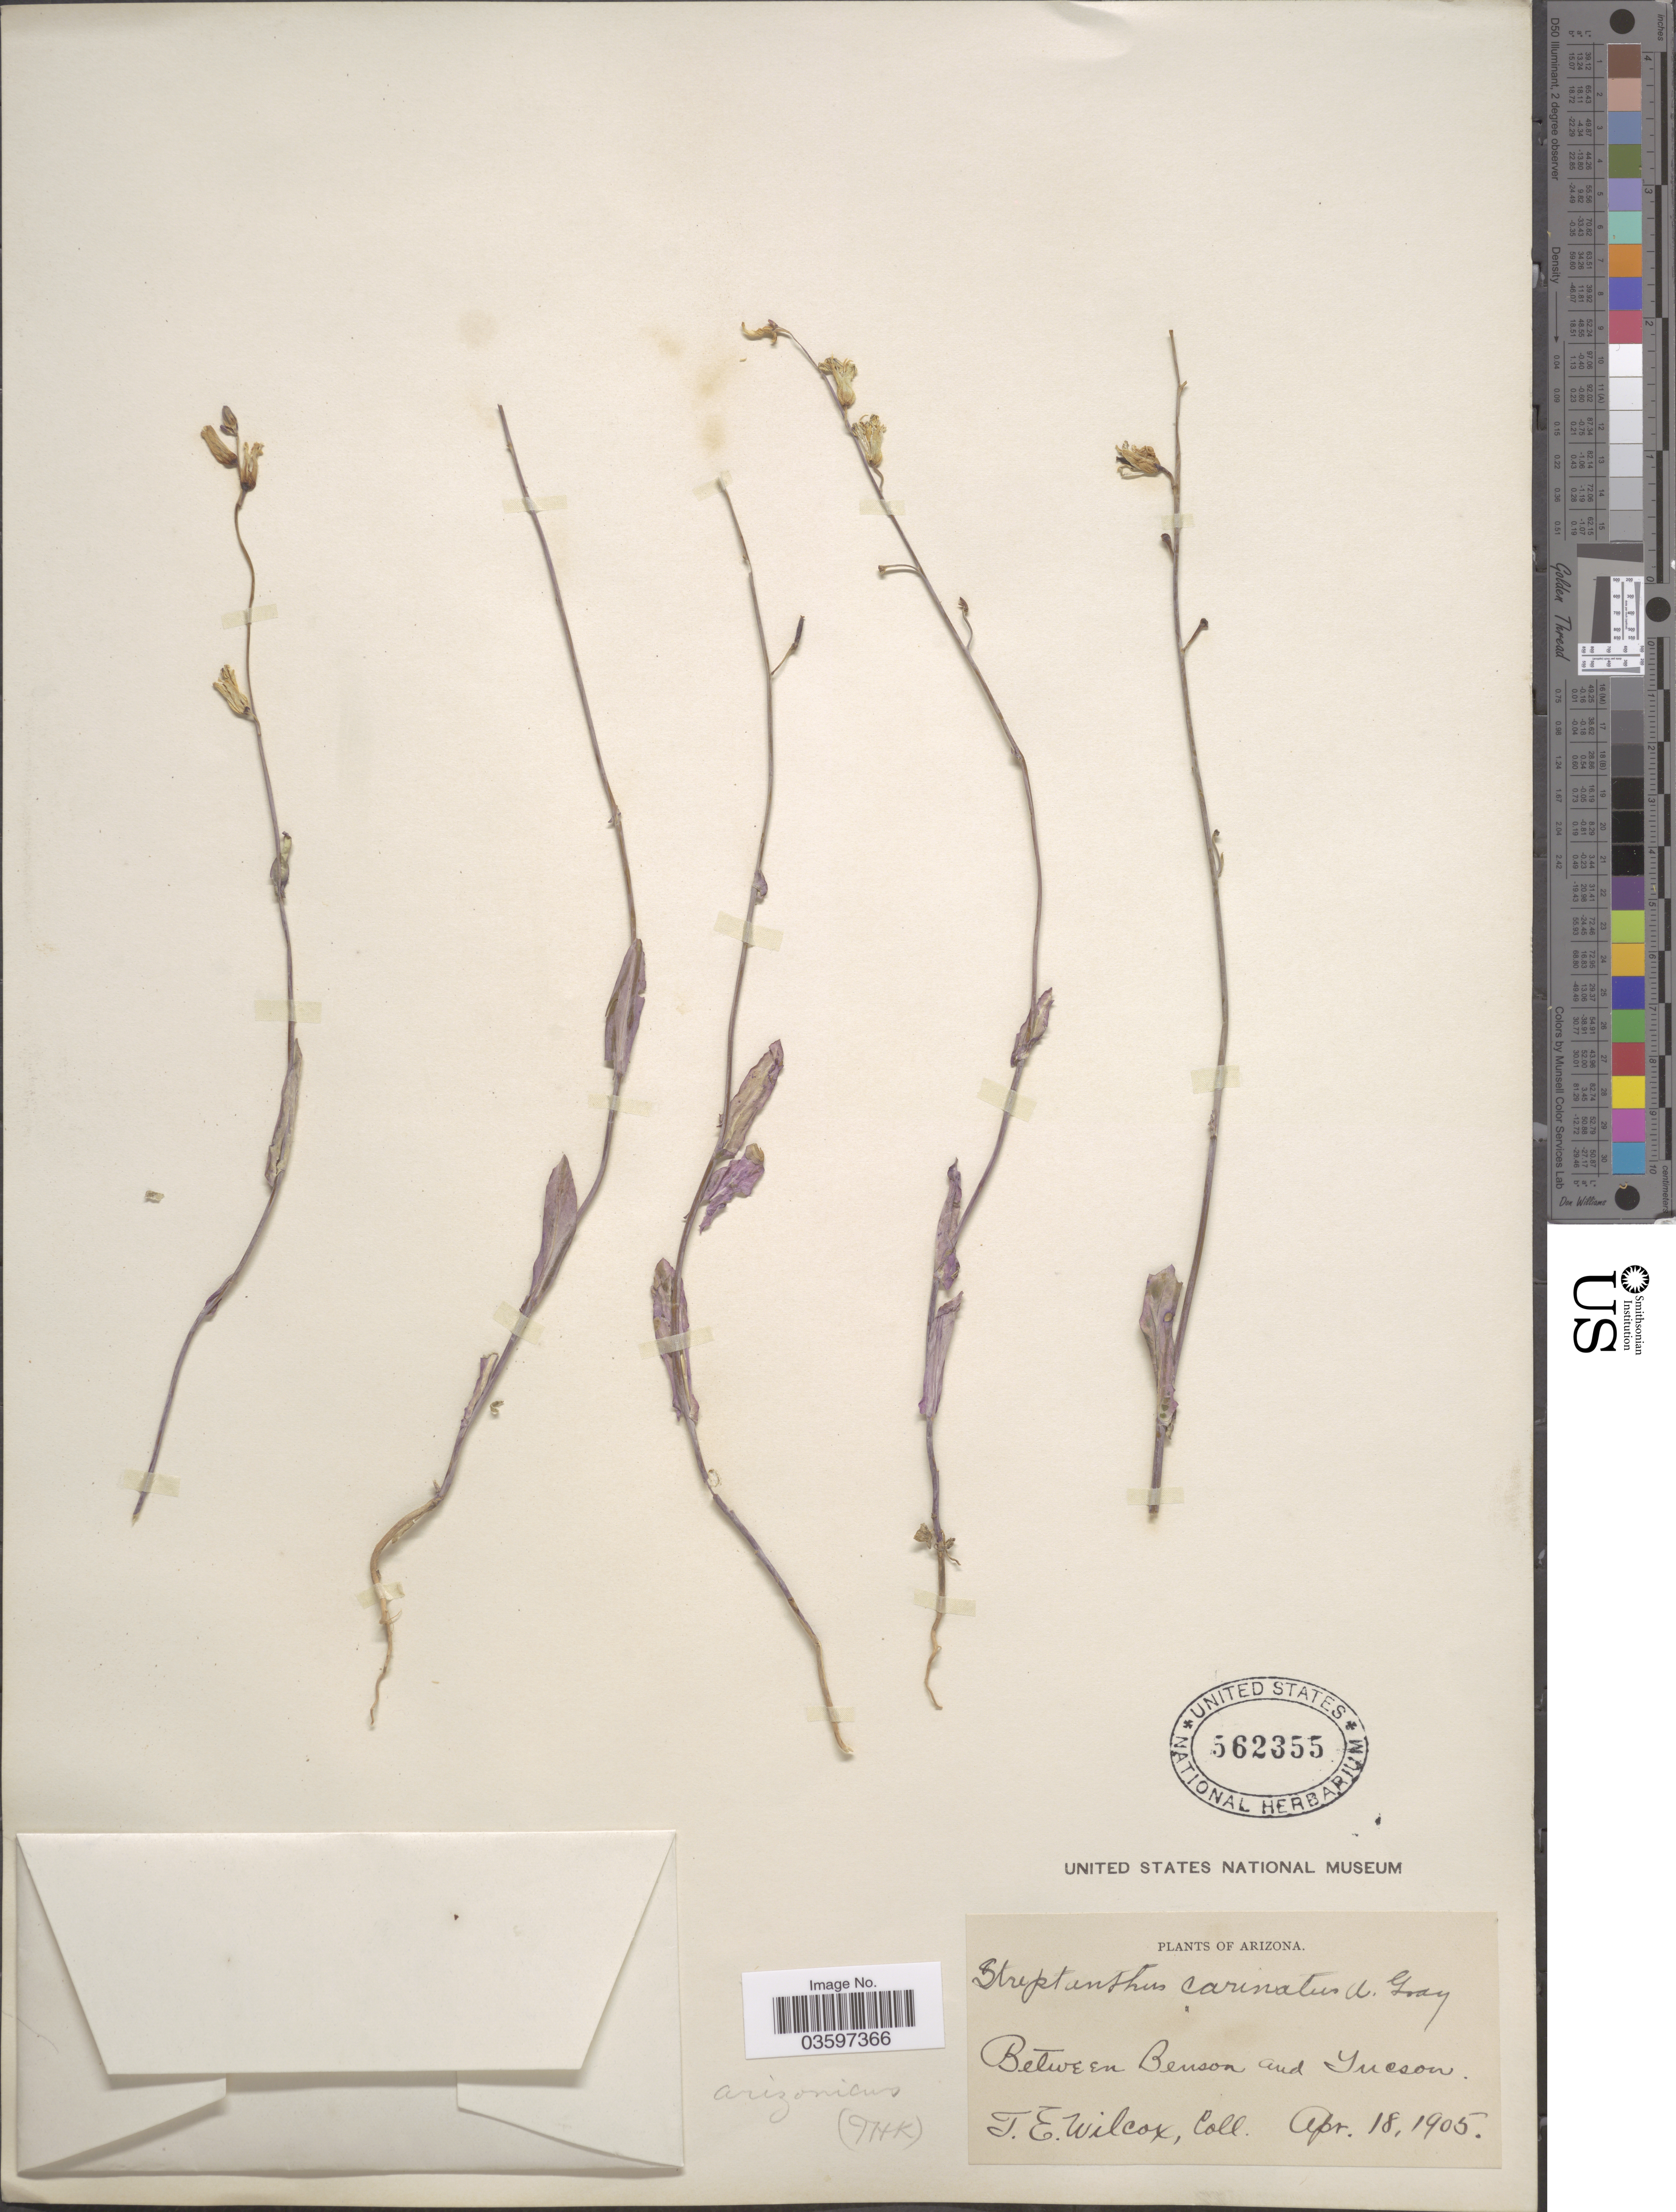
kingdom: Plantae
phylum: Tracheophyta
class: Magnoliopsida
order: Brassicales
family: Brassicaceae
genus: Streptanthus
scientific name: Streptanthus arizonicus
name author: S. Watson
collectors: T. E. Wilcox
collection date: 1905-04-18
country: United States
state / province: Arizona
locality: Between Benson and Tucson.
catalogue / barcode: US 562355